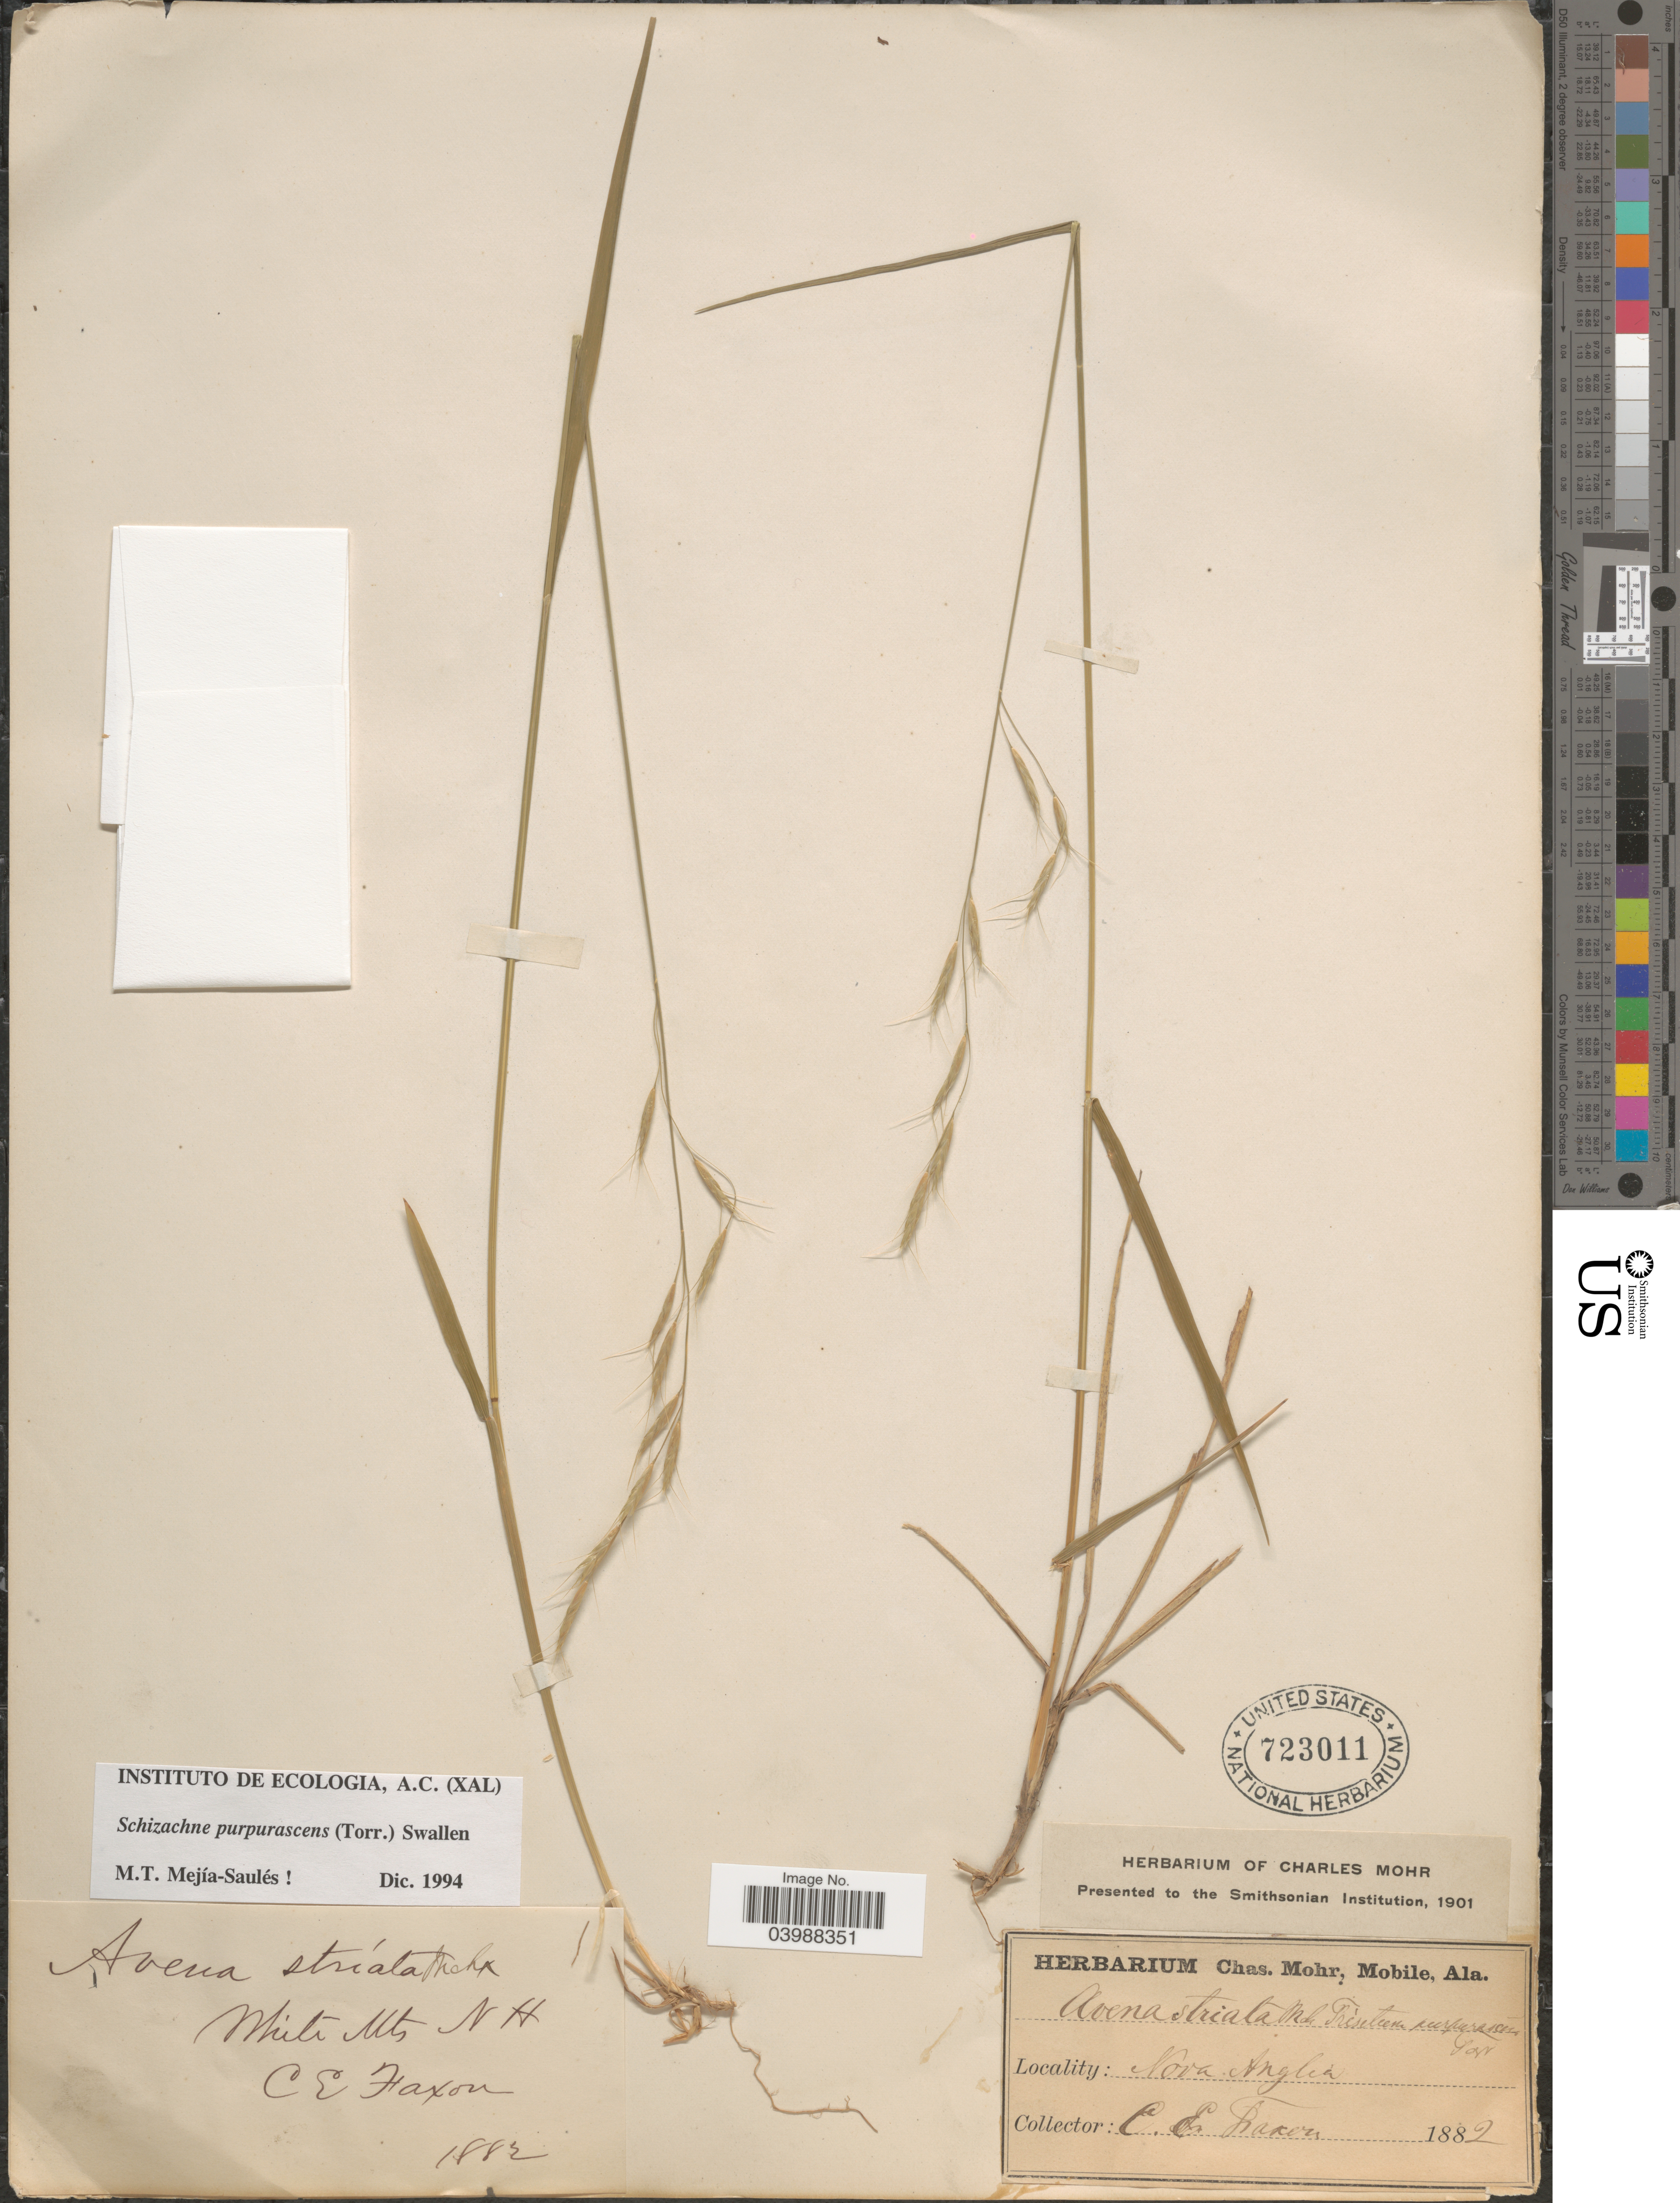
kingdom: Plantae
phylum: Tracheophyta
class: Liliopsida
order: Poales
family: Poaceae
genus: Schizachne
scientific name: Schizachne purpurascens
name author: (Torr.) Swallen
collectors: C. Faxon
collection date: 1882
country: United States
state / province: New Hampshire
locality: White Mts, Nova Anglia.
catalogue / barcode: US 723011